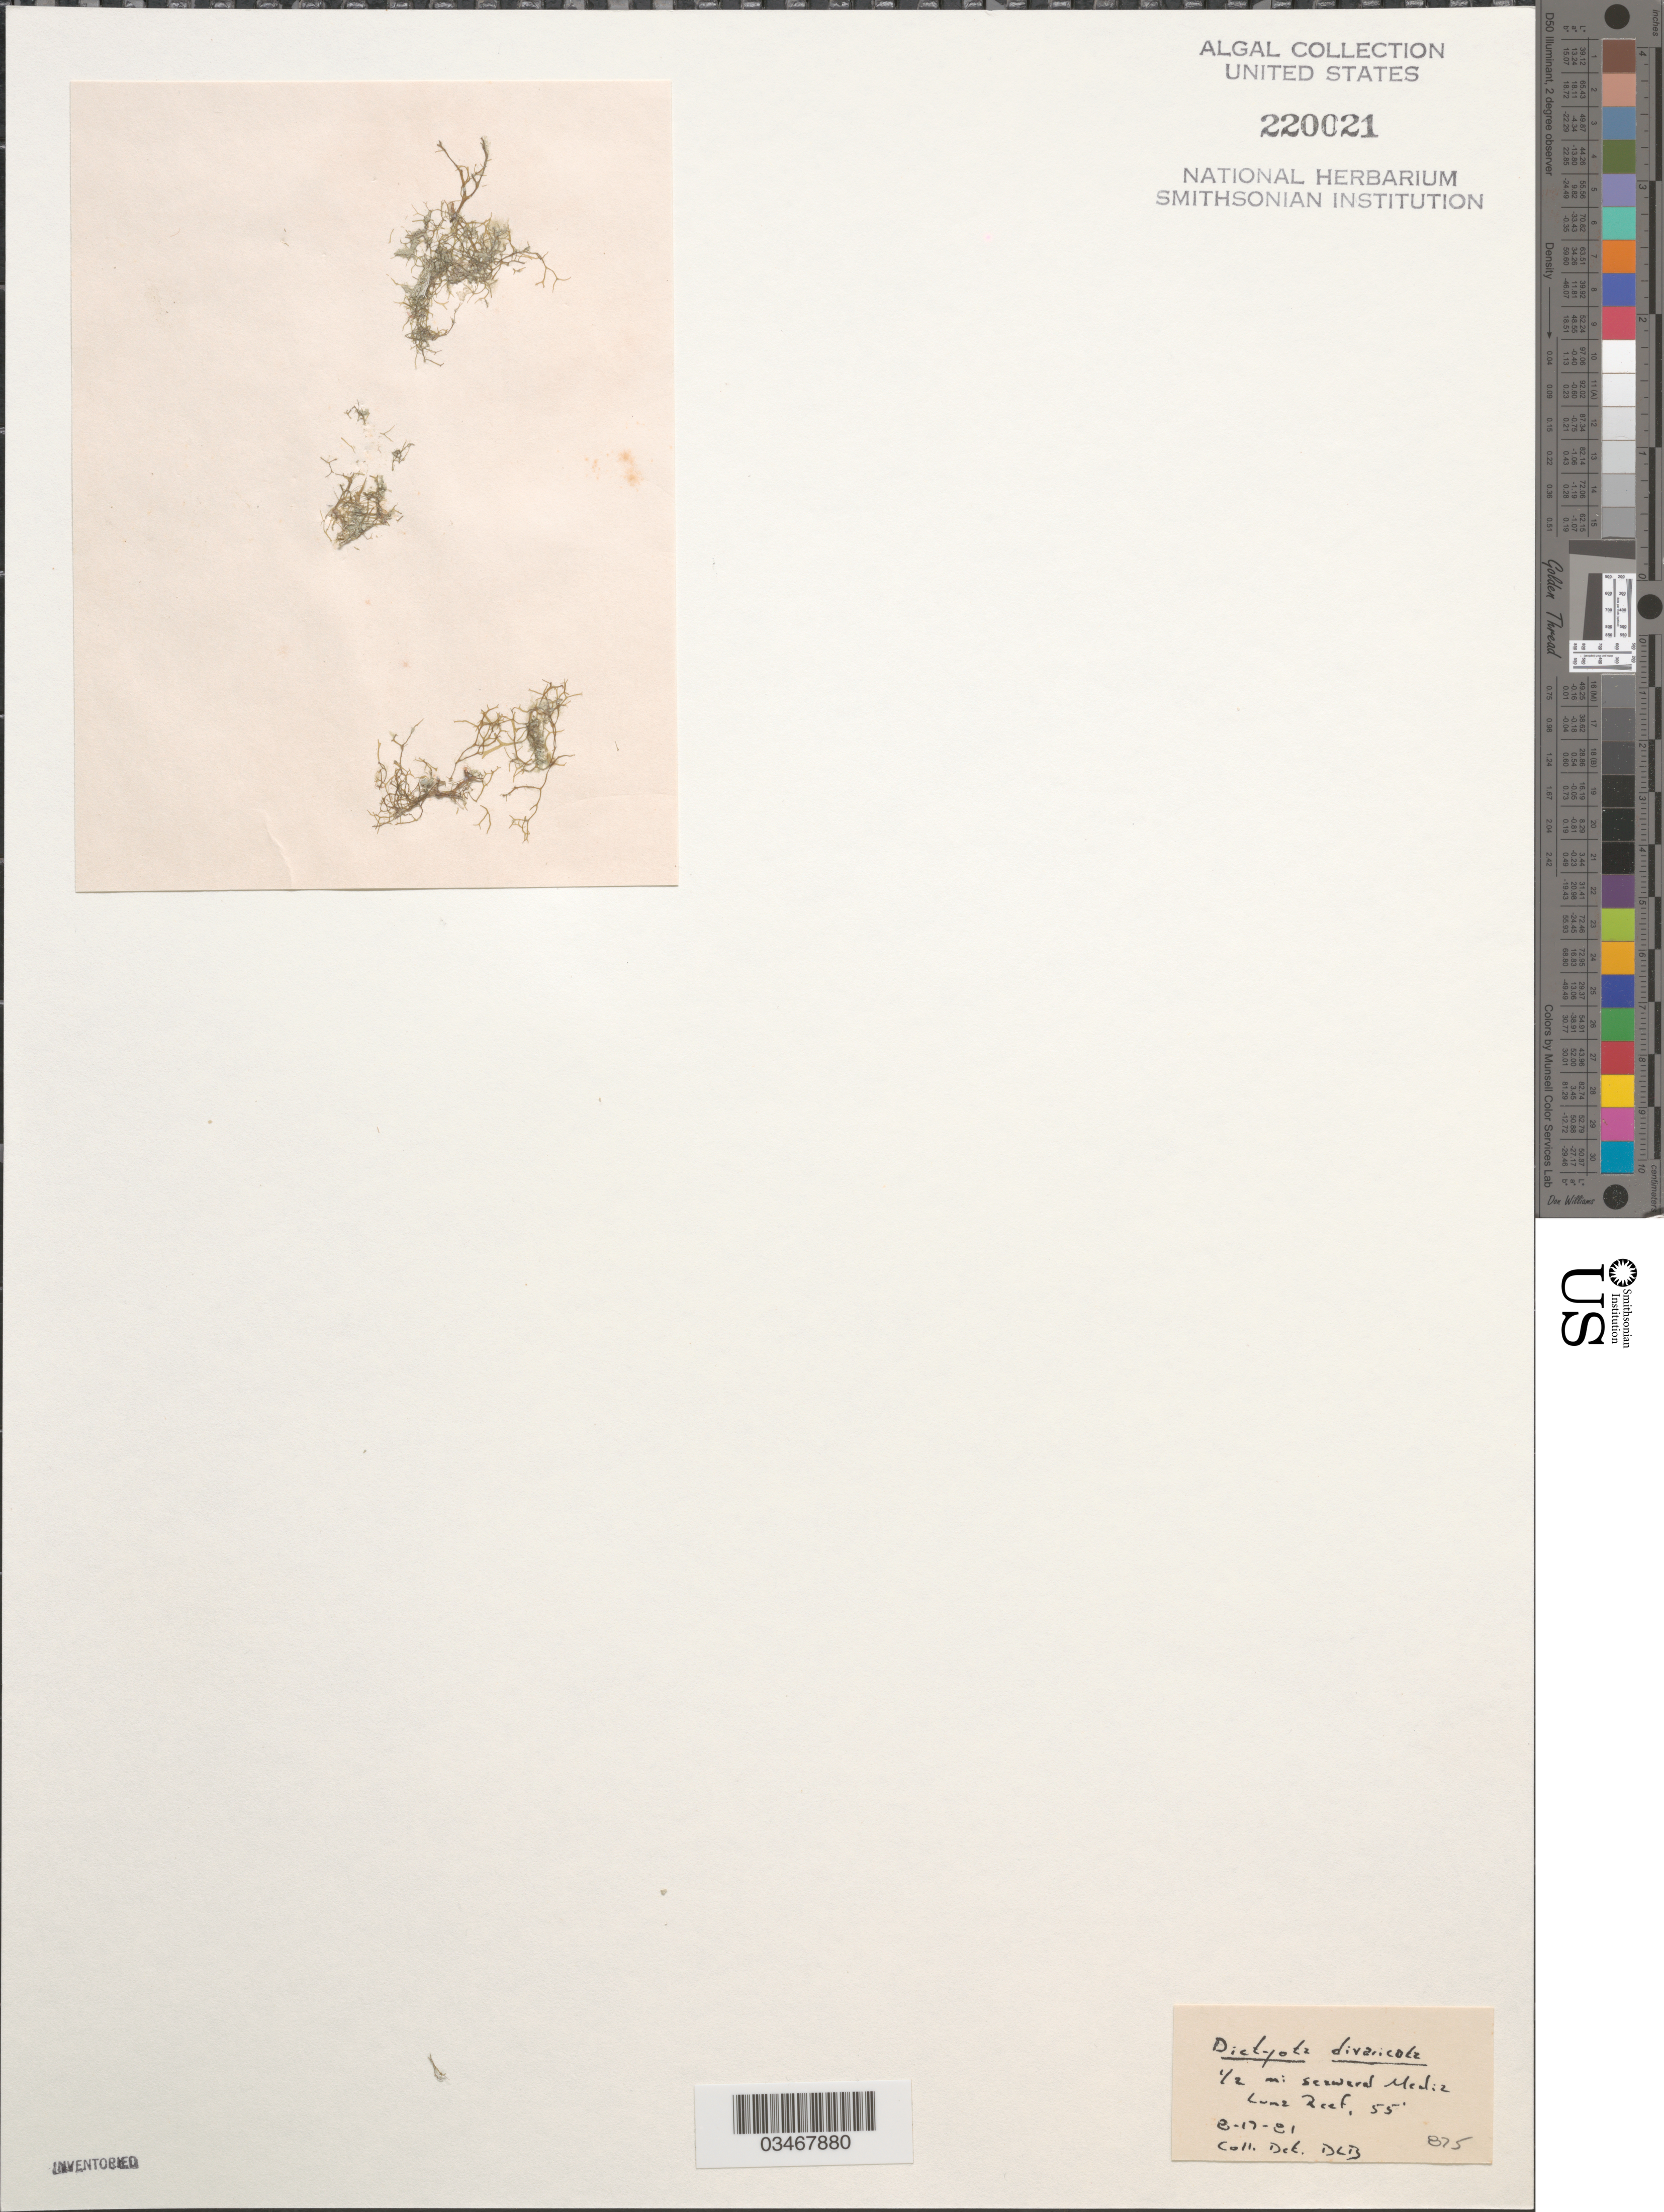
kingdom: Chromista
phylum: Ochrophyta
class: Phaeophyceae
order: Dictyotales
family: Dictyotaceae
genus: Dictyota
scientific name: Dictyota divaricata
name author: J.V.Lamouroux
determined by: Ballantine, D. L.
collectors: D.L. Ballantine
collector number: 875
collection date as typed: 17 Aug 1981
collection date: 1981-08-17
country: Puerto Rico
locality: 1/2 mi seaward Media Luna Reef.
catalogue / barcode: US 220021